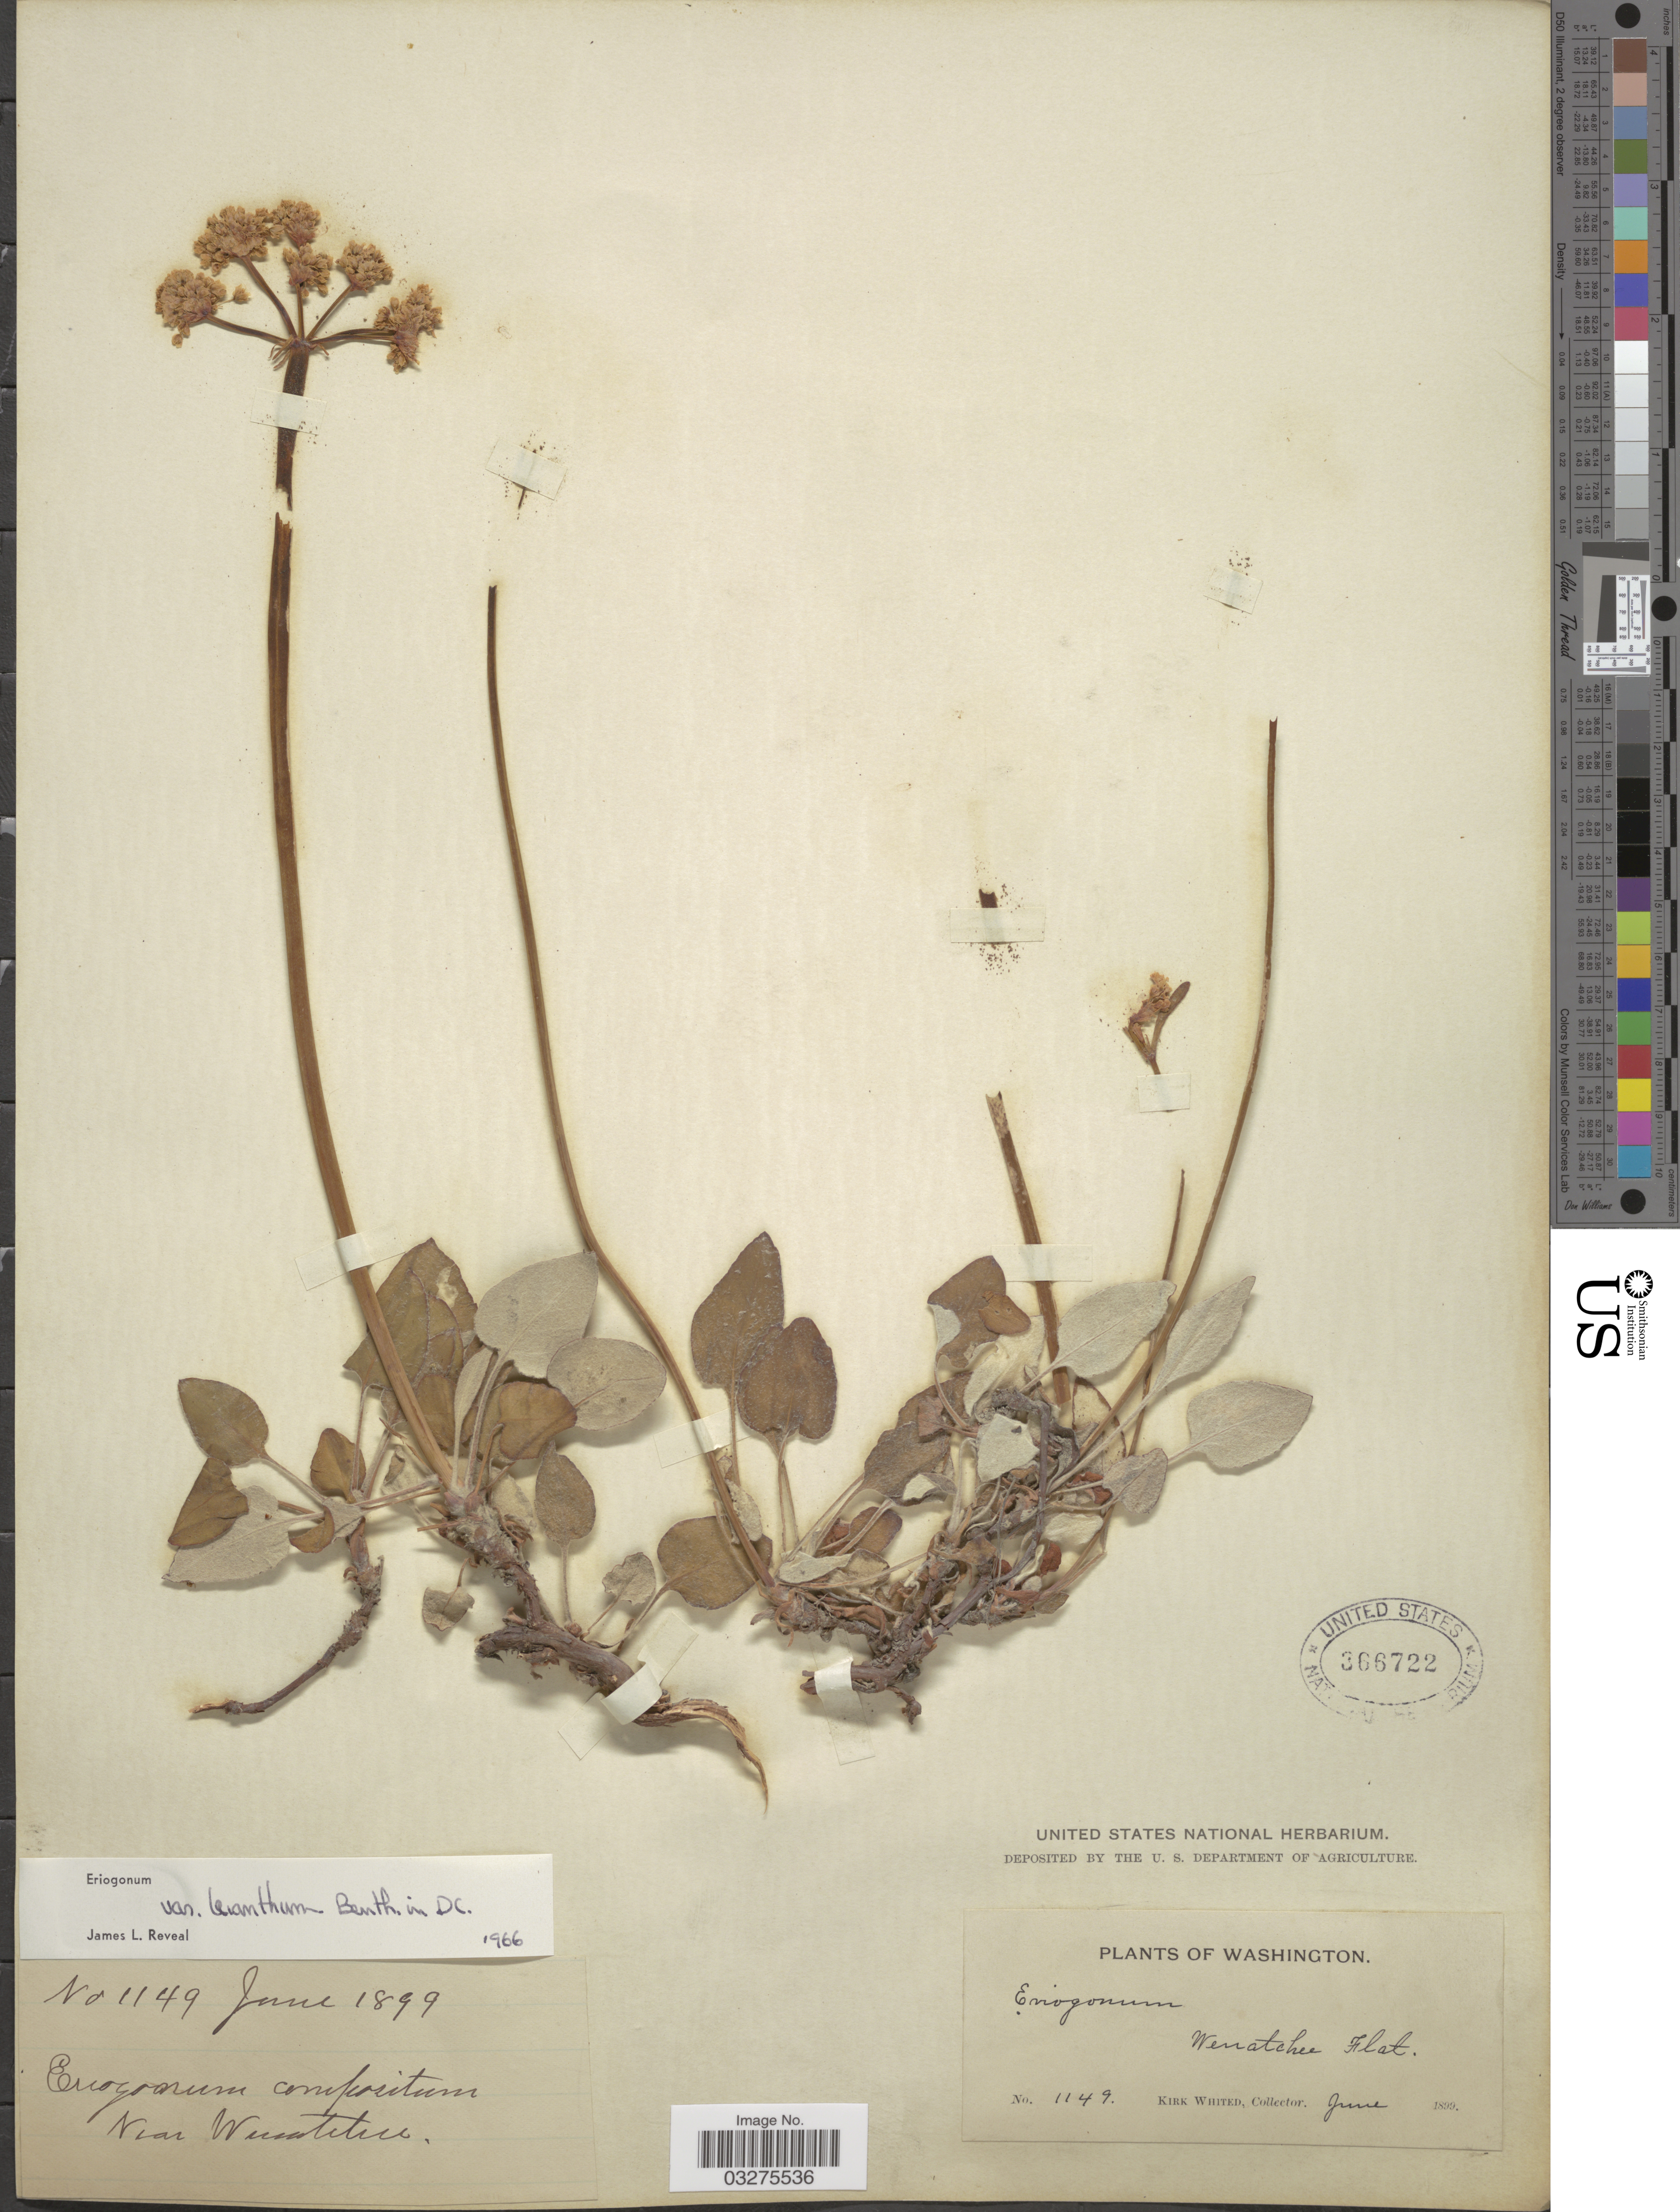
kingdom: Plantae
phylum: Tracheophyta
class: Magnoliopsida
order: Caryophyllales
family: Polygonaceae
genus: Eriogonum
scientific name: Eriogonum compositum var. leianthum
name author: Hook.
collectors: K. Whited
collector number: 1149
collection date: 1899-06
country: United States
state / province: Washington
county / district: Chelan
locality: Wenatchee Flat, Near Wenatchee.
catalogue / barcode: US 366722